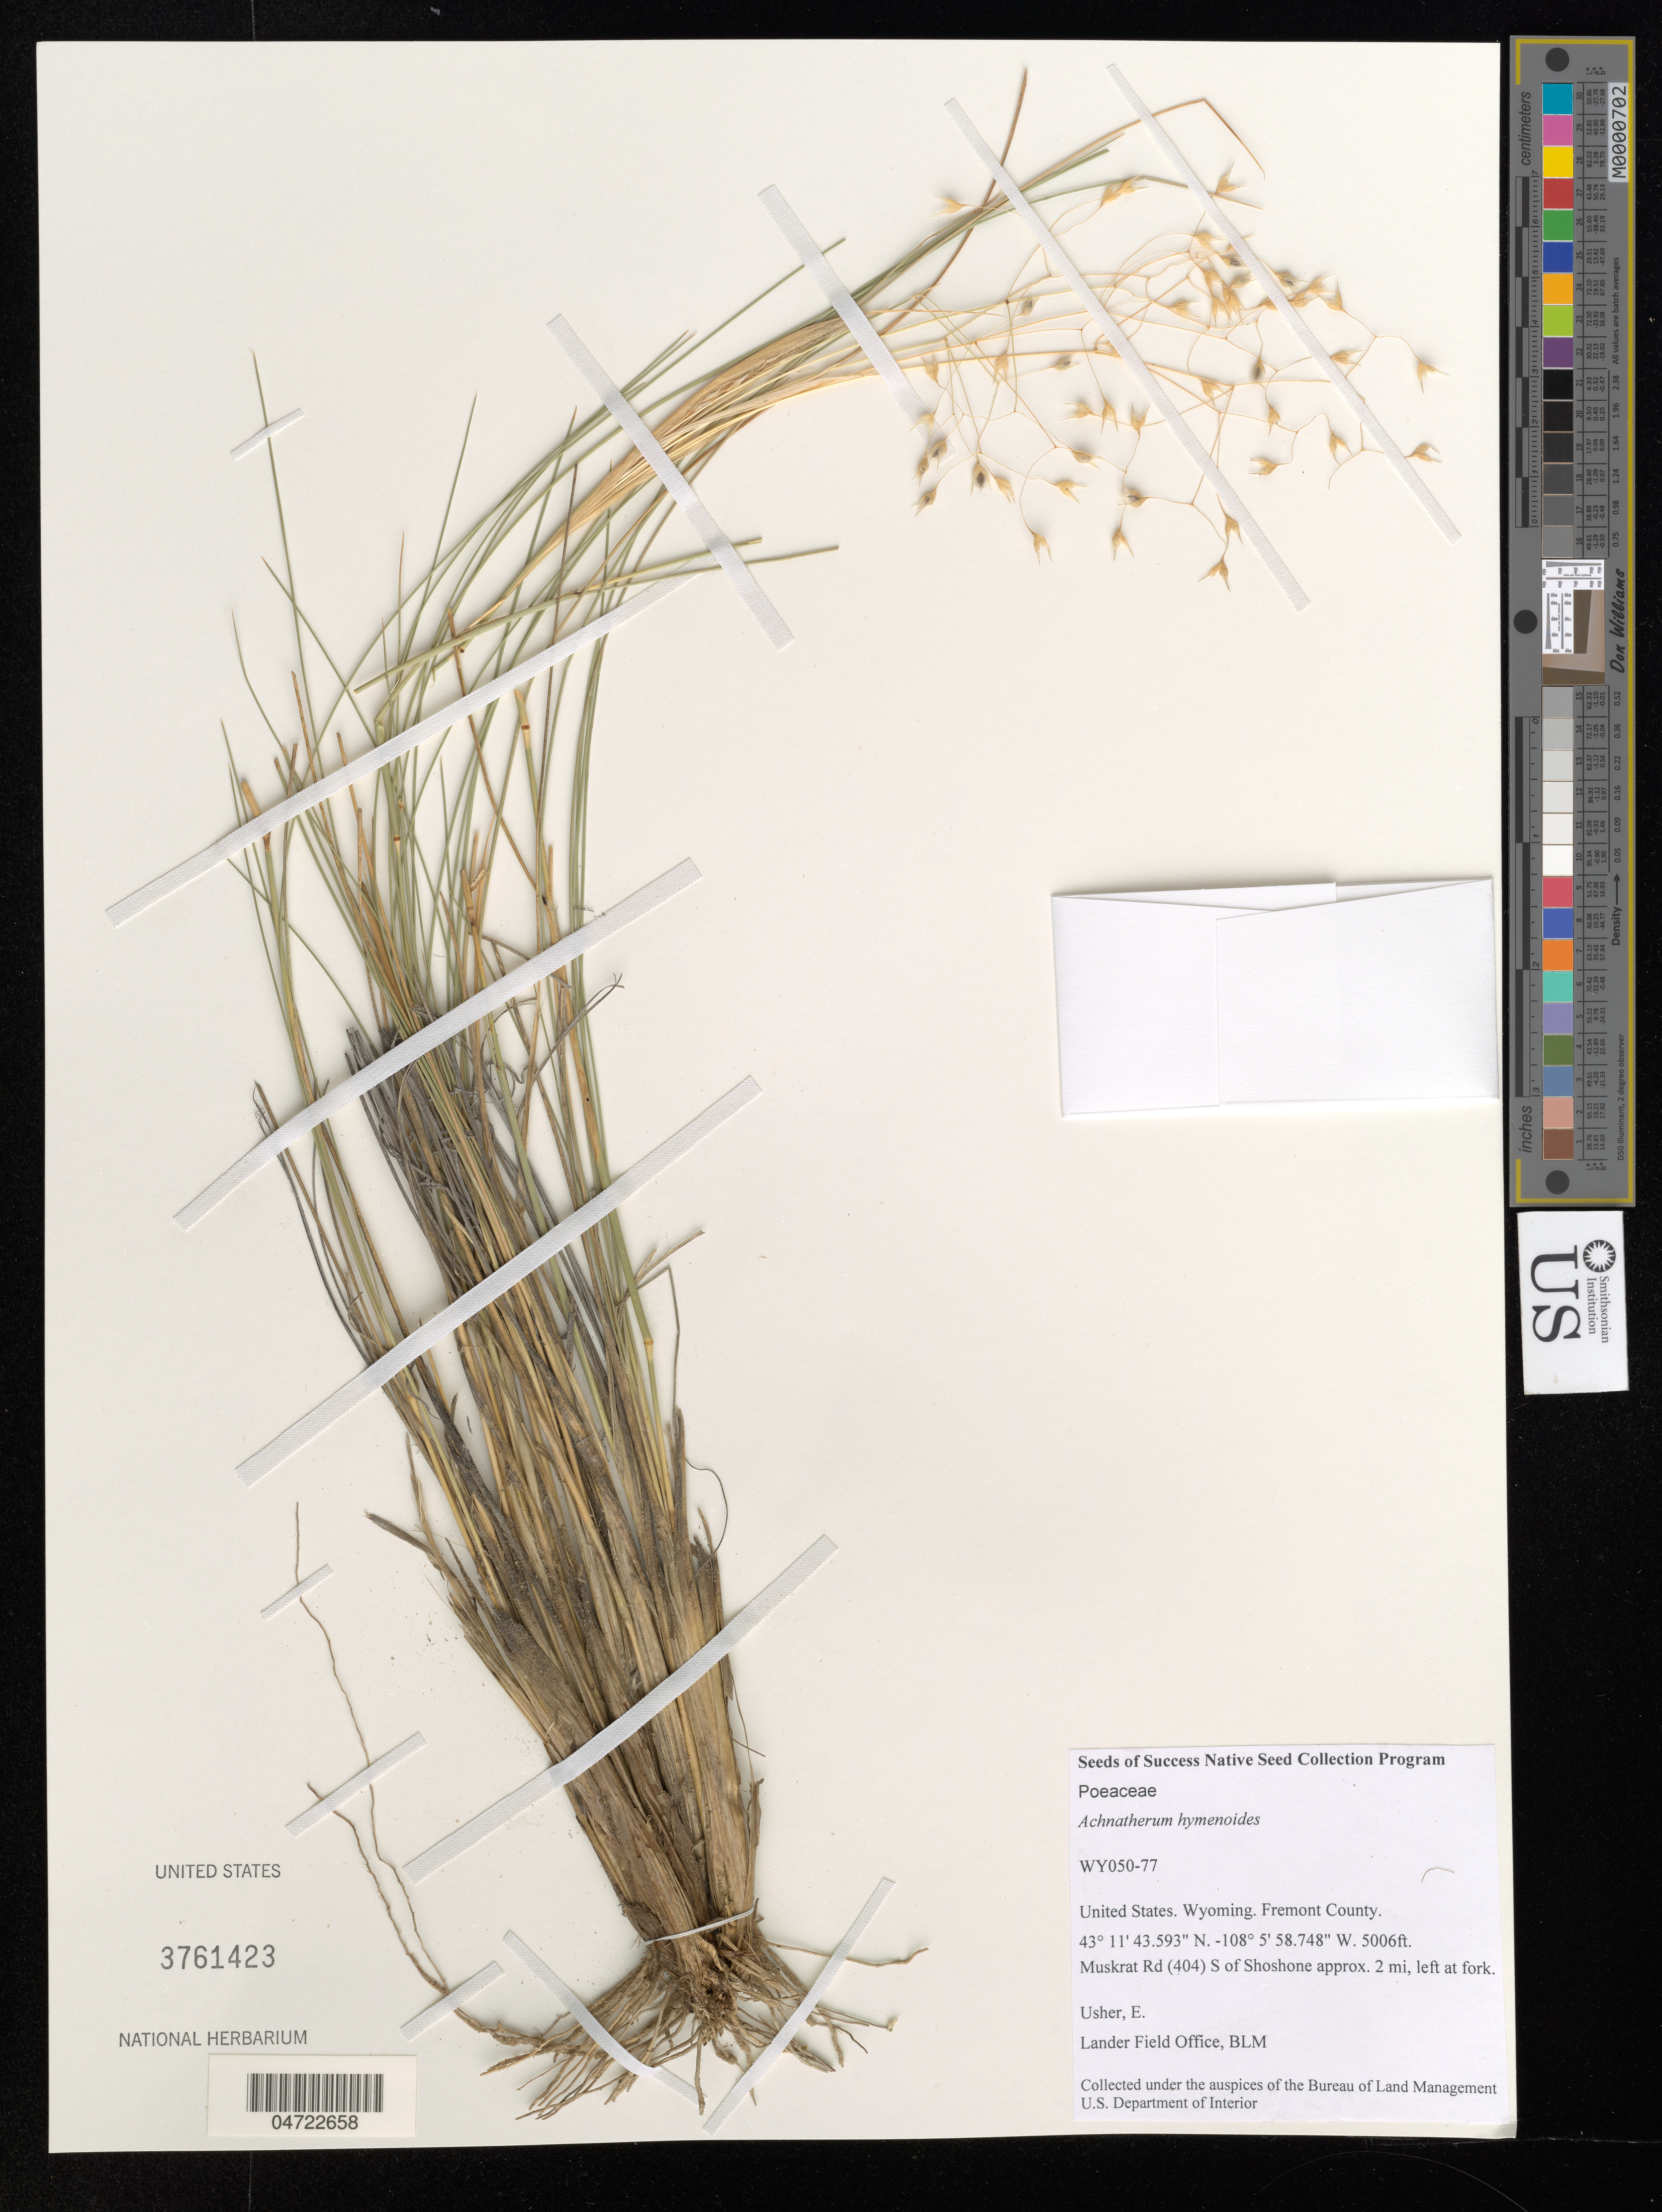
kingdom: Plantae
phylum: Tracheophyta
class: Liliopsida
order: Poales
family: Poaceae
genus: Achnatherum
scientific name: Achnatherum hymenoides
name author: (Roem. & Schult.) Barkworth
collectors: E. Usher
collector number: WY050-77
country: United States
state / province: Wyoming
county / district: Fremont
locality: Fremont County. Muskrat Rd (404) S of Shoshone approx. 2 mi, left at fork.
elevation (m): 1526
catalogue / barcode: US 3761423